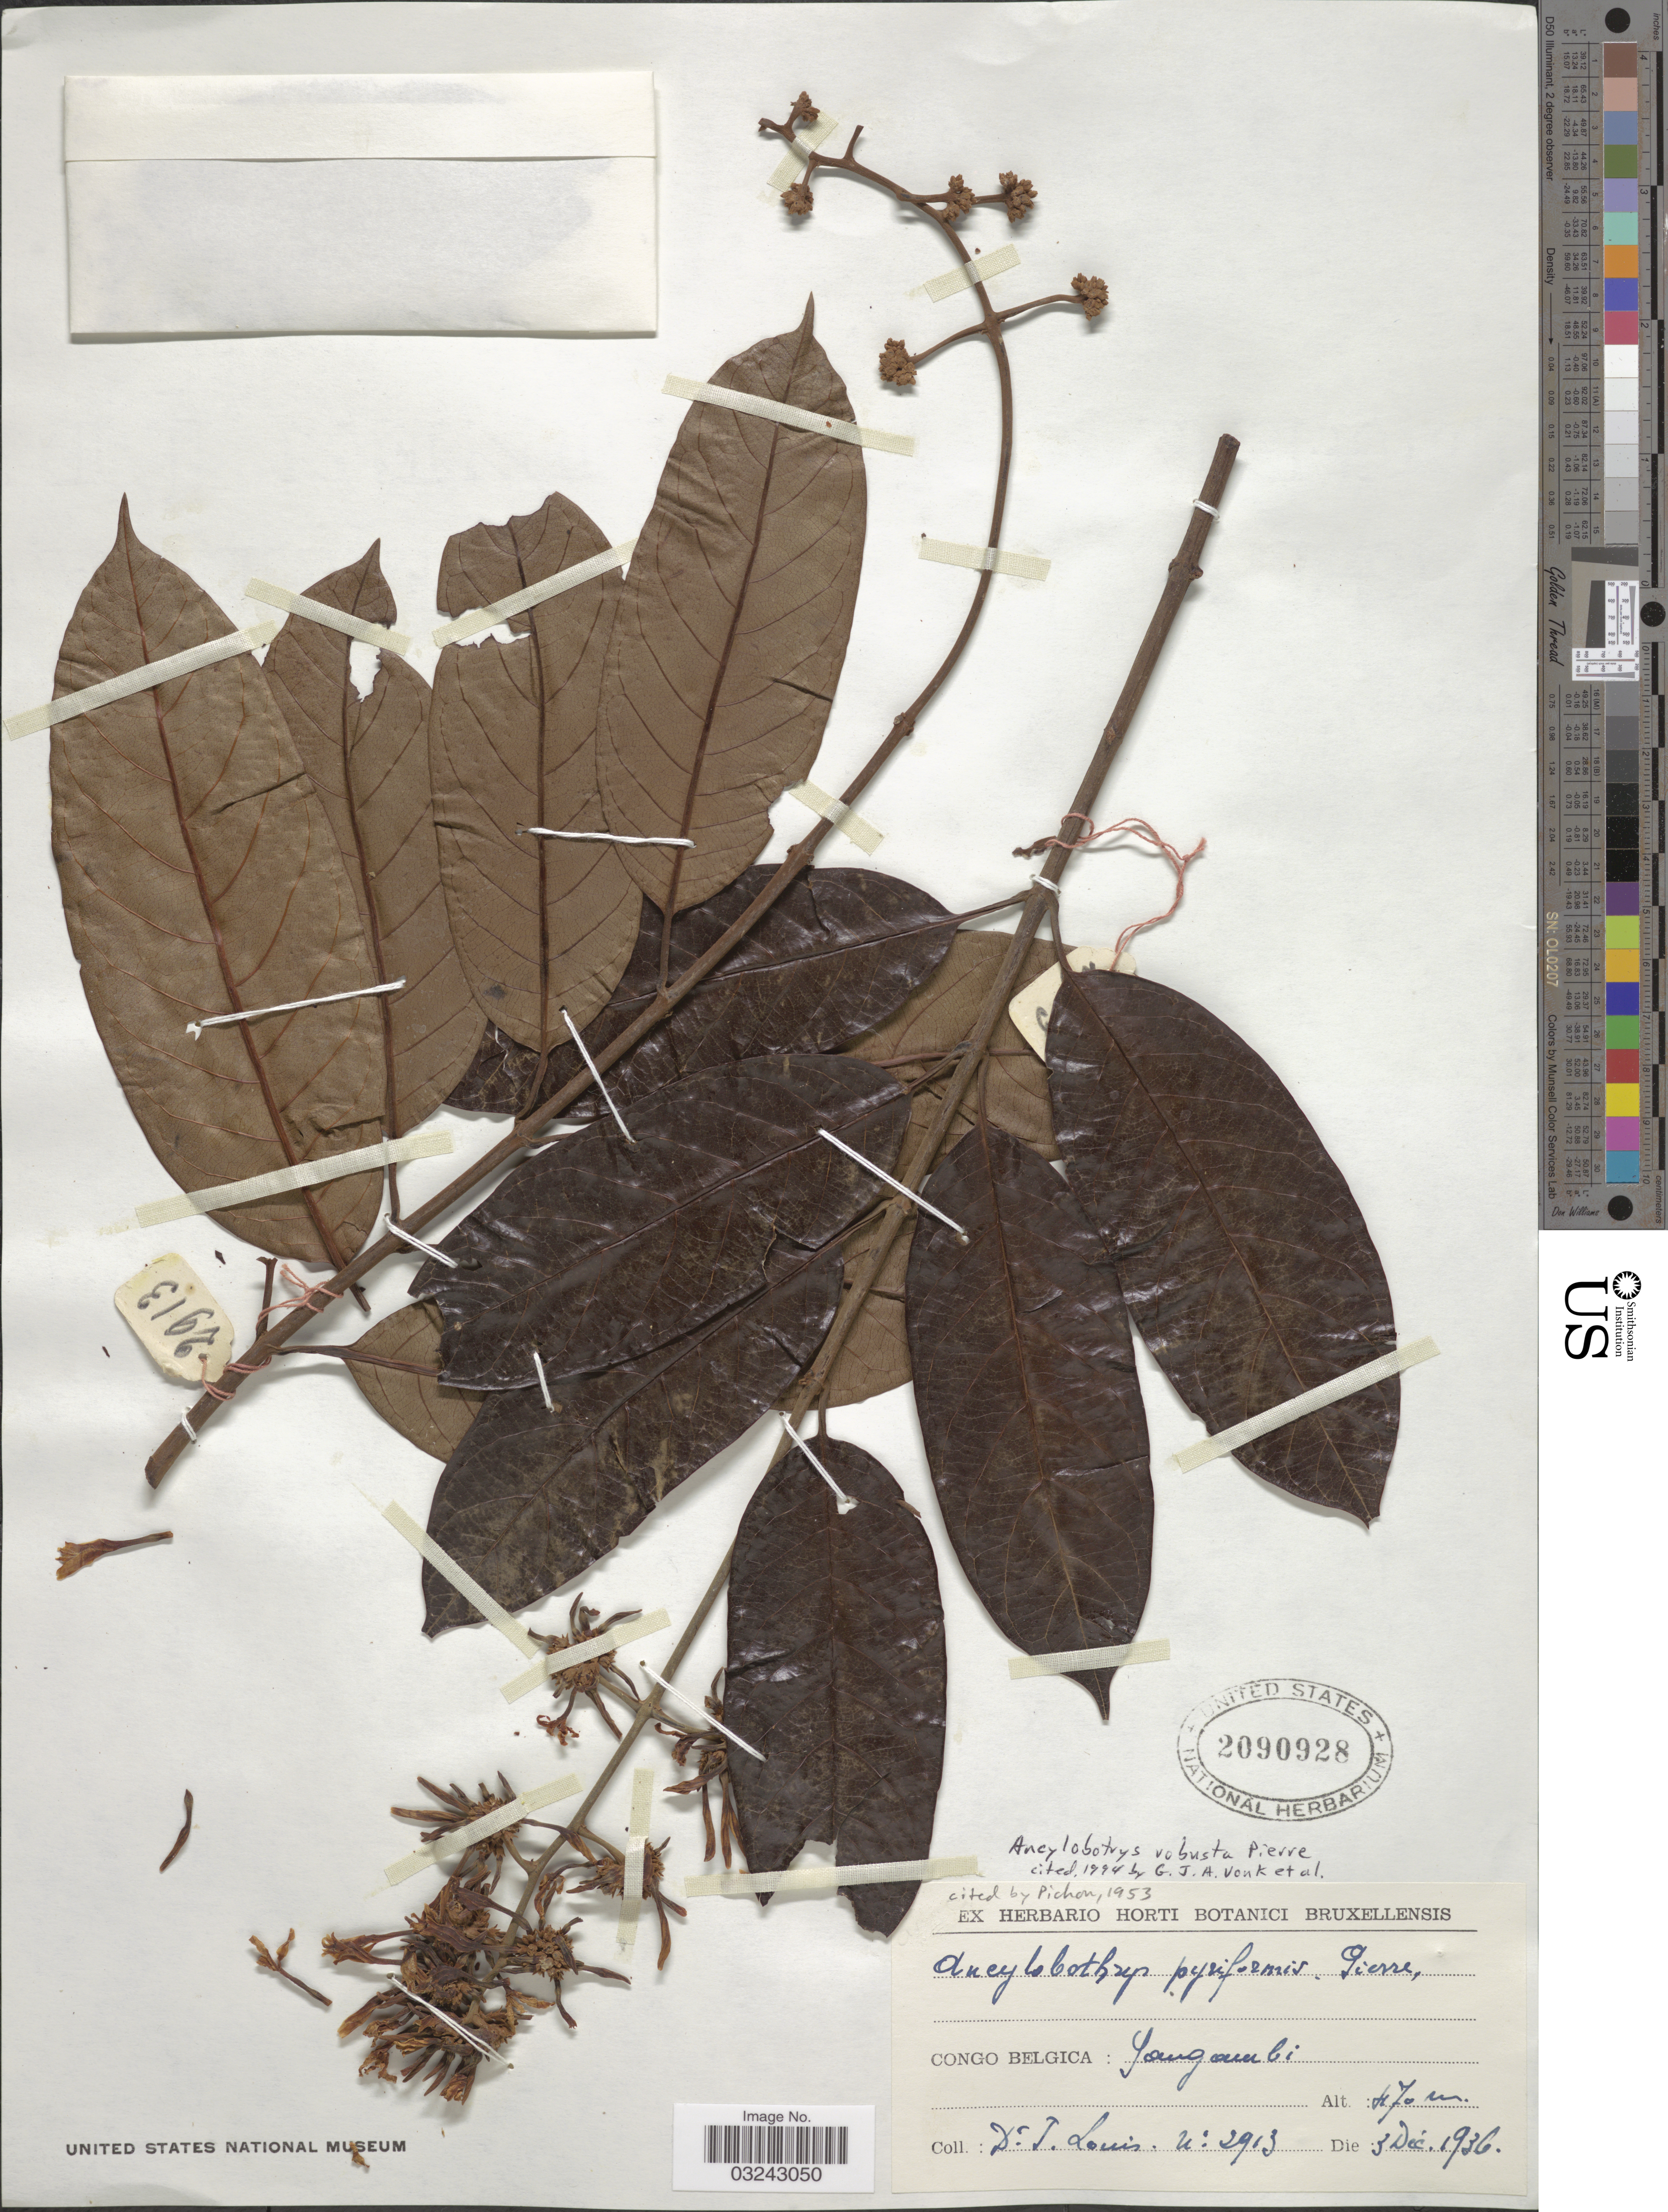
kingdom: Plantae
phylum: Tracheophyta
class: Magnoliopsida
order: Gentianales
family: Apocynaceae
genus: Ancylobothrys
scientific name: Ancylobothrys robusta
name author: Pierre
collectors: J. Louis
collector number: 2913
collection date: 1936-12-03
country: Congo, Democratic Republic of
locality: Congo Belgica: Yangambi.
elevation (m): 470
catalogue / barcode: US 2090928